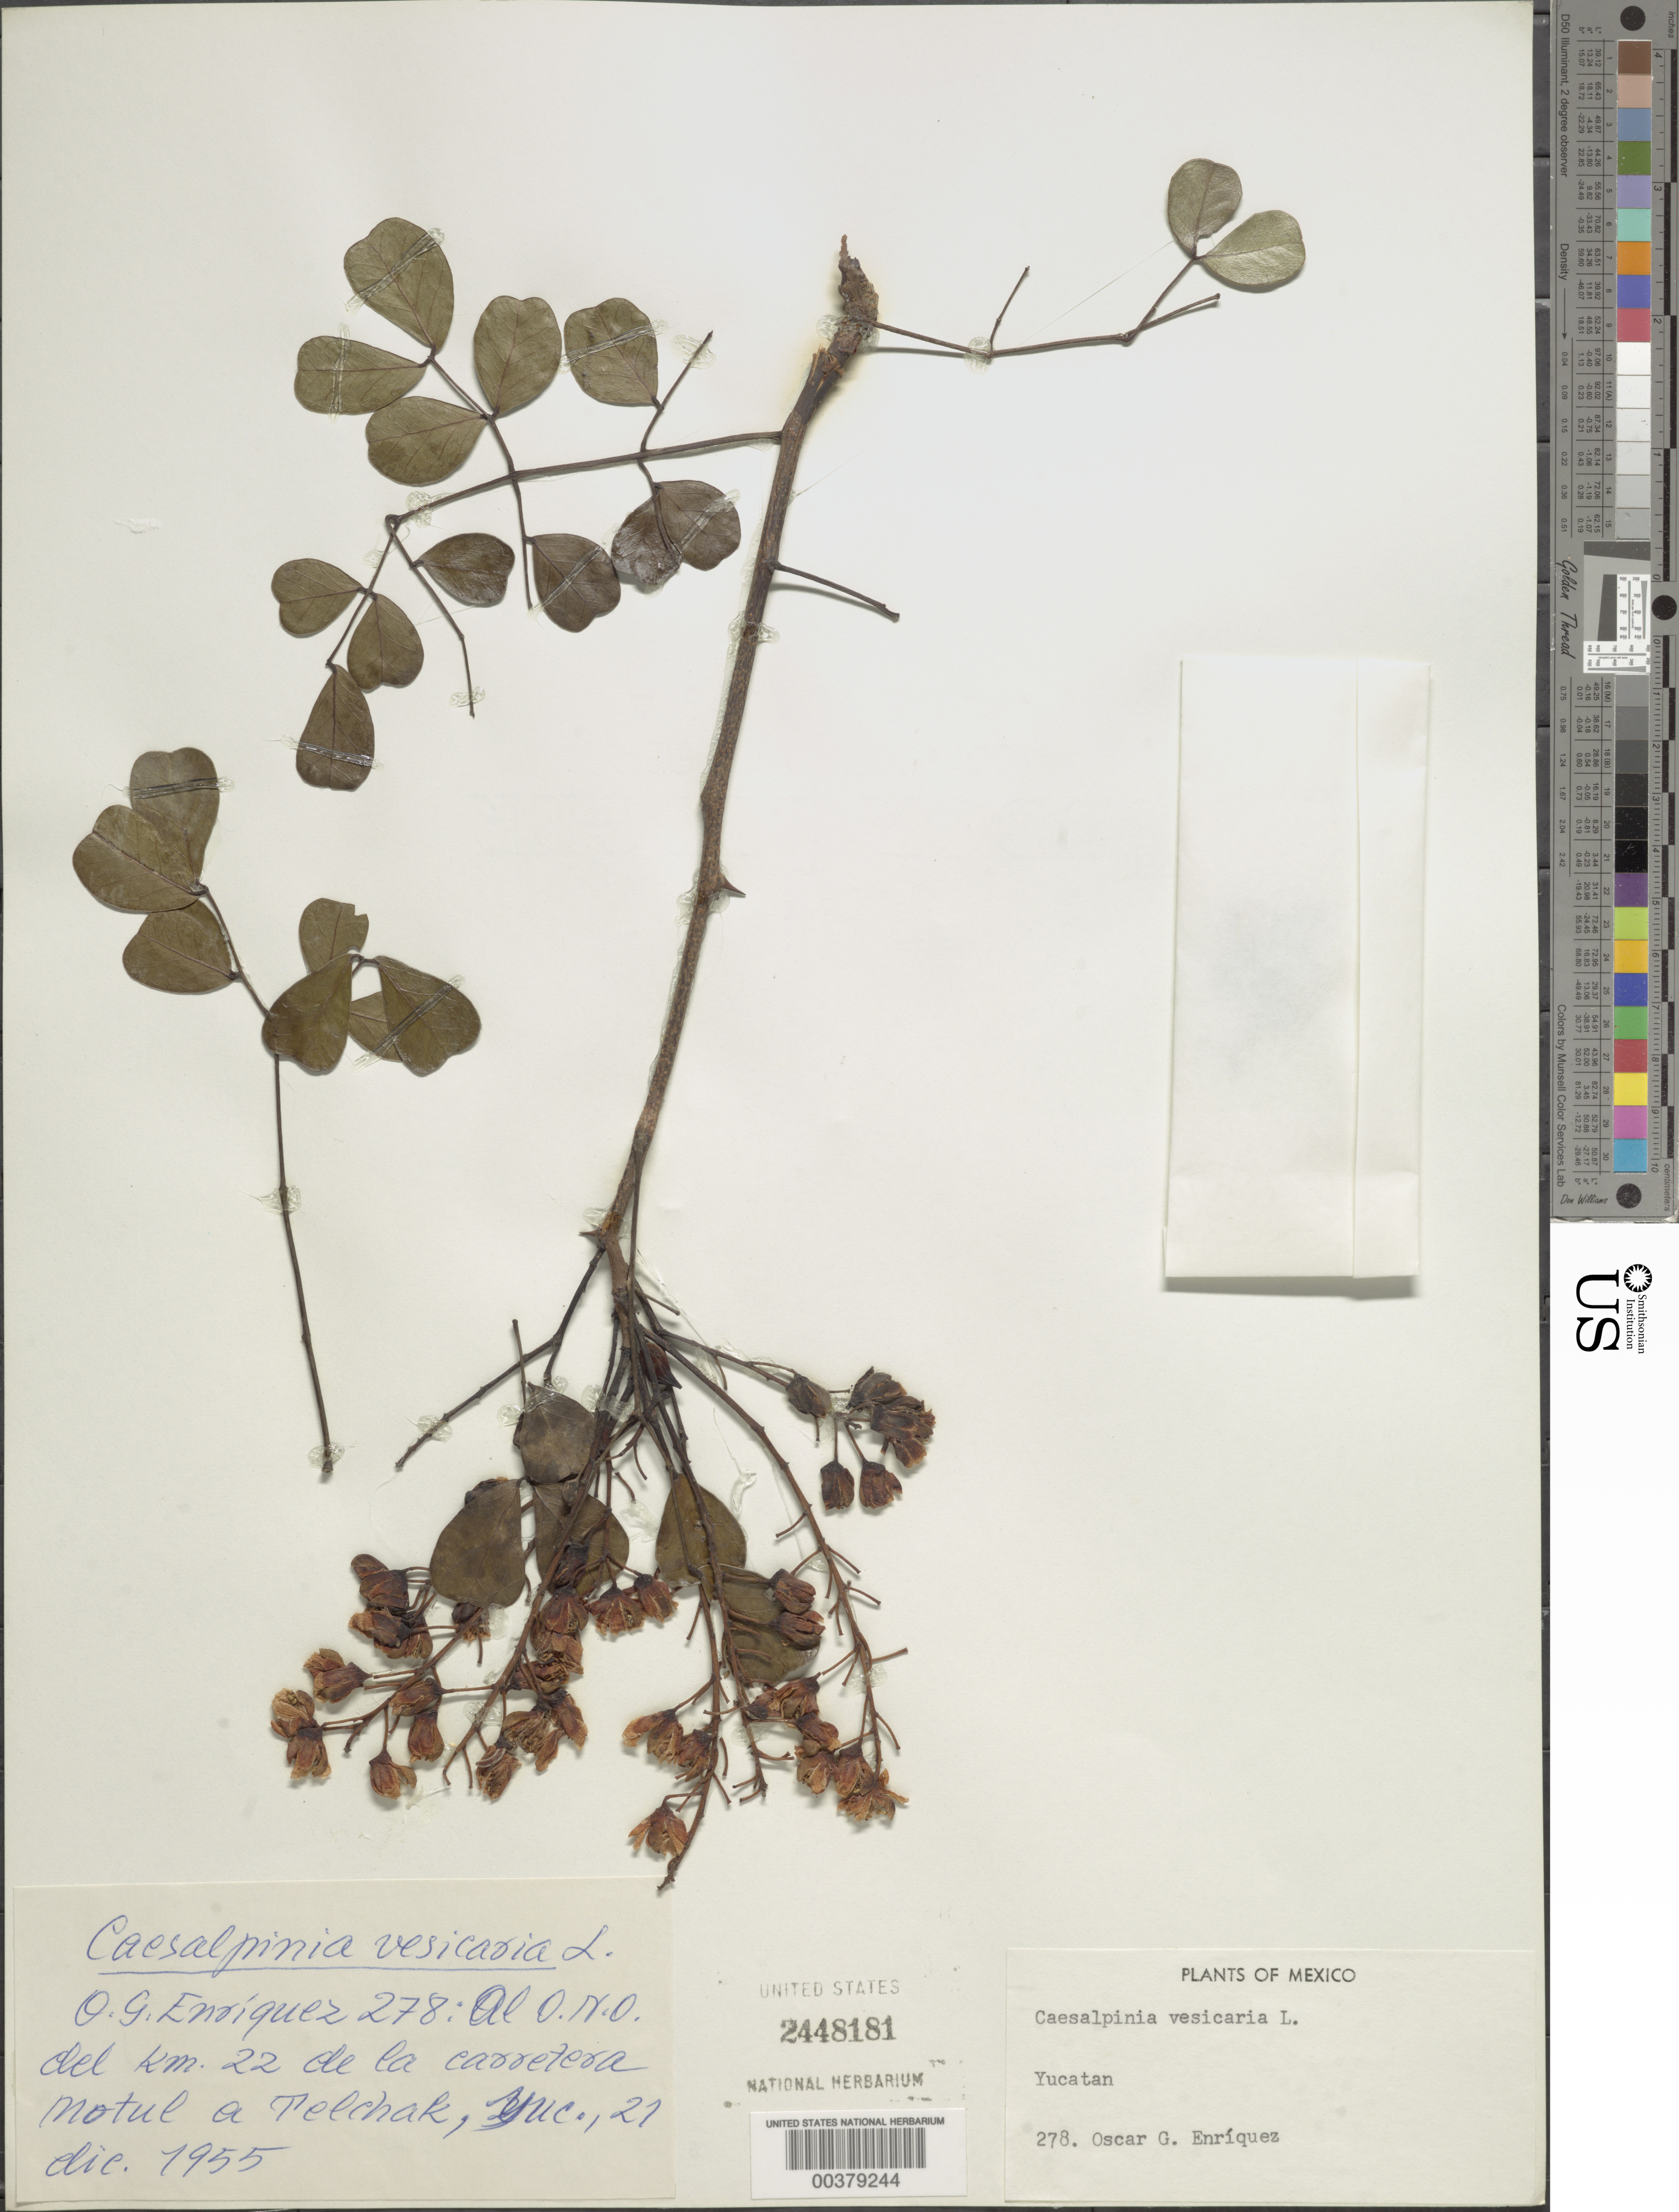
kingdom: Plantae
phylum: Tracheophyta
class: Magnoliopsida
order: Fabales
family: Fabaceae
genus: Tara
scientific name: Tara vesicaria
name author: (L.) Molinari et al.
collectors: O. Enriquez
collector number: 278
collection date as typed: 21 Dec 1955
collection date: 1955-12-21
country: Mexico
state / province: Yucatán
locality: Al WNW del km 22 de la carretera Motul a Telchak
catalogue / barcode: US 2448181